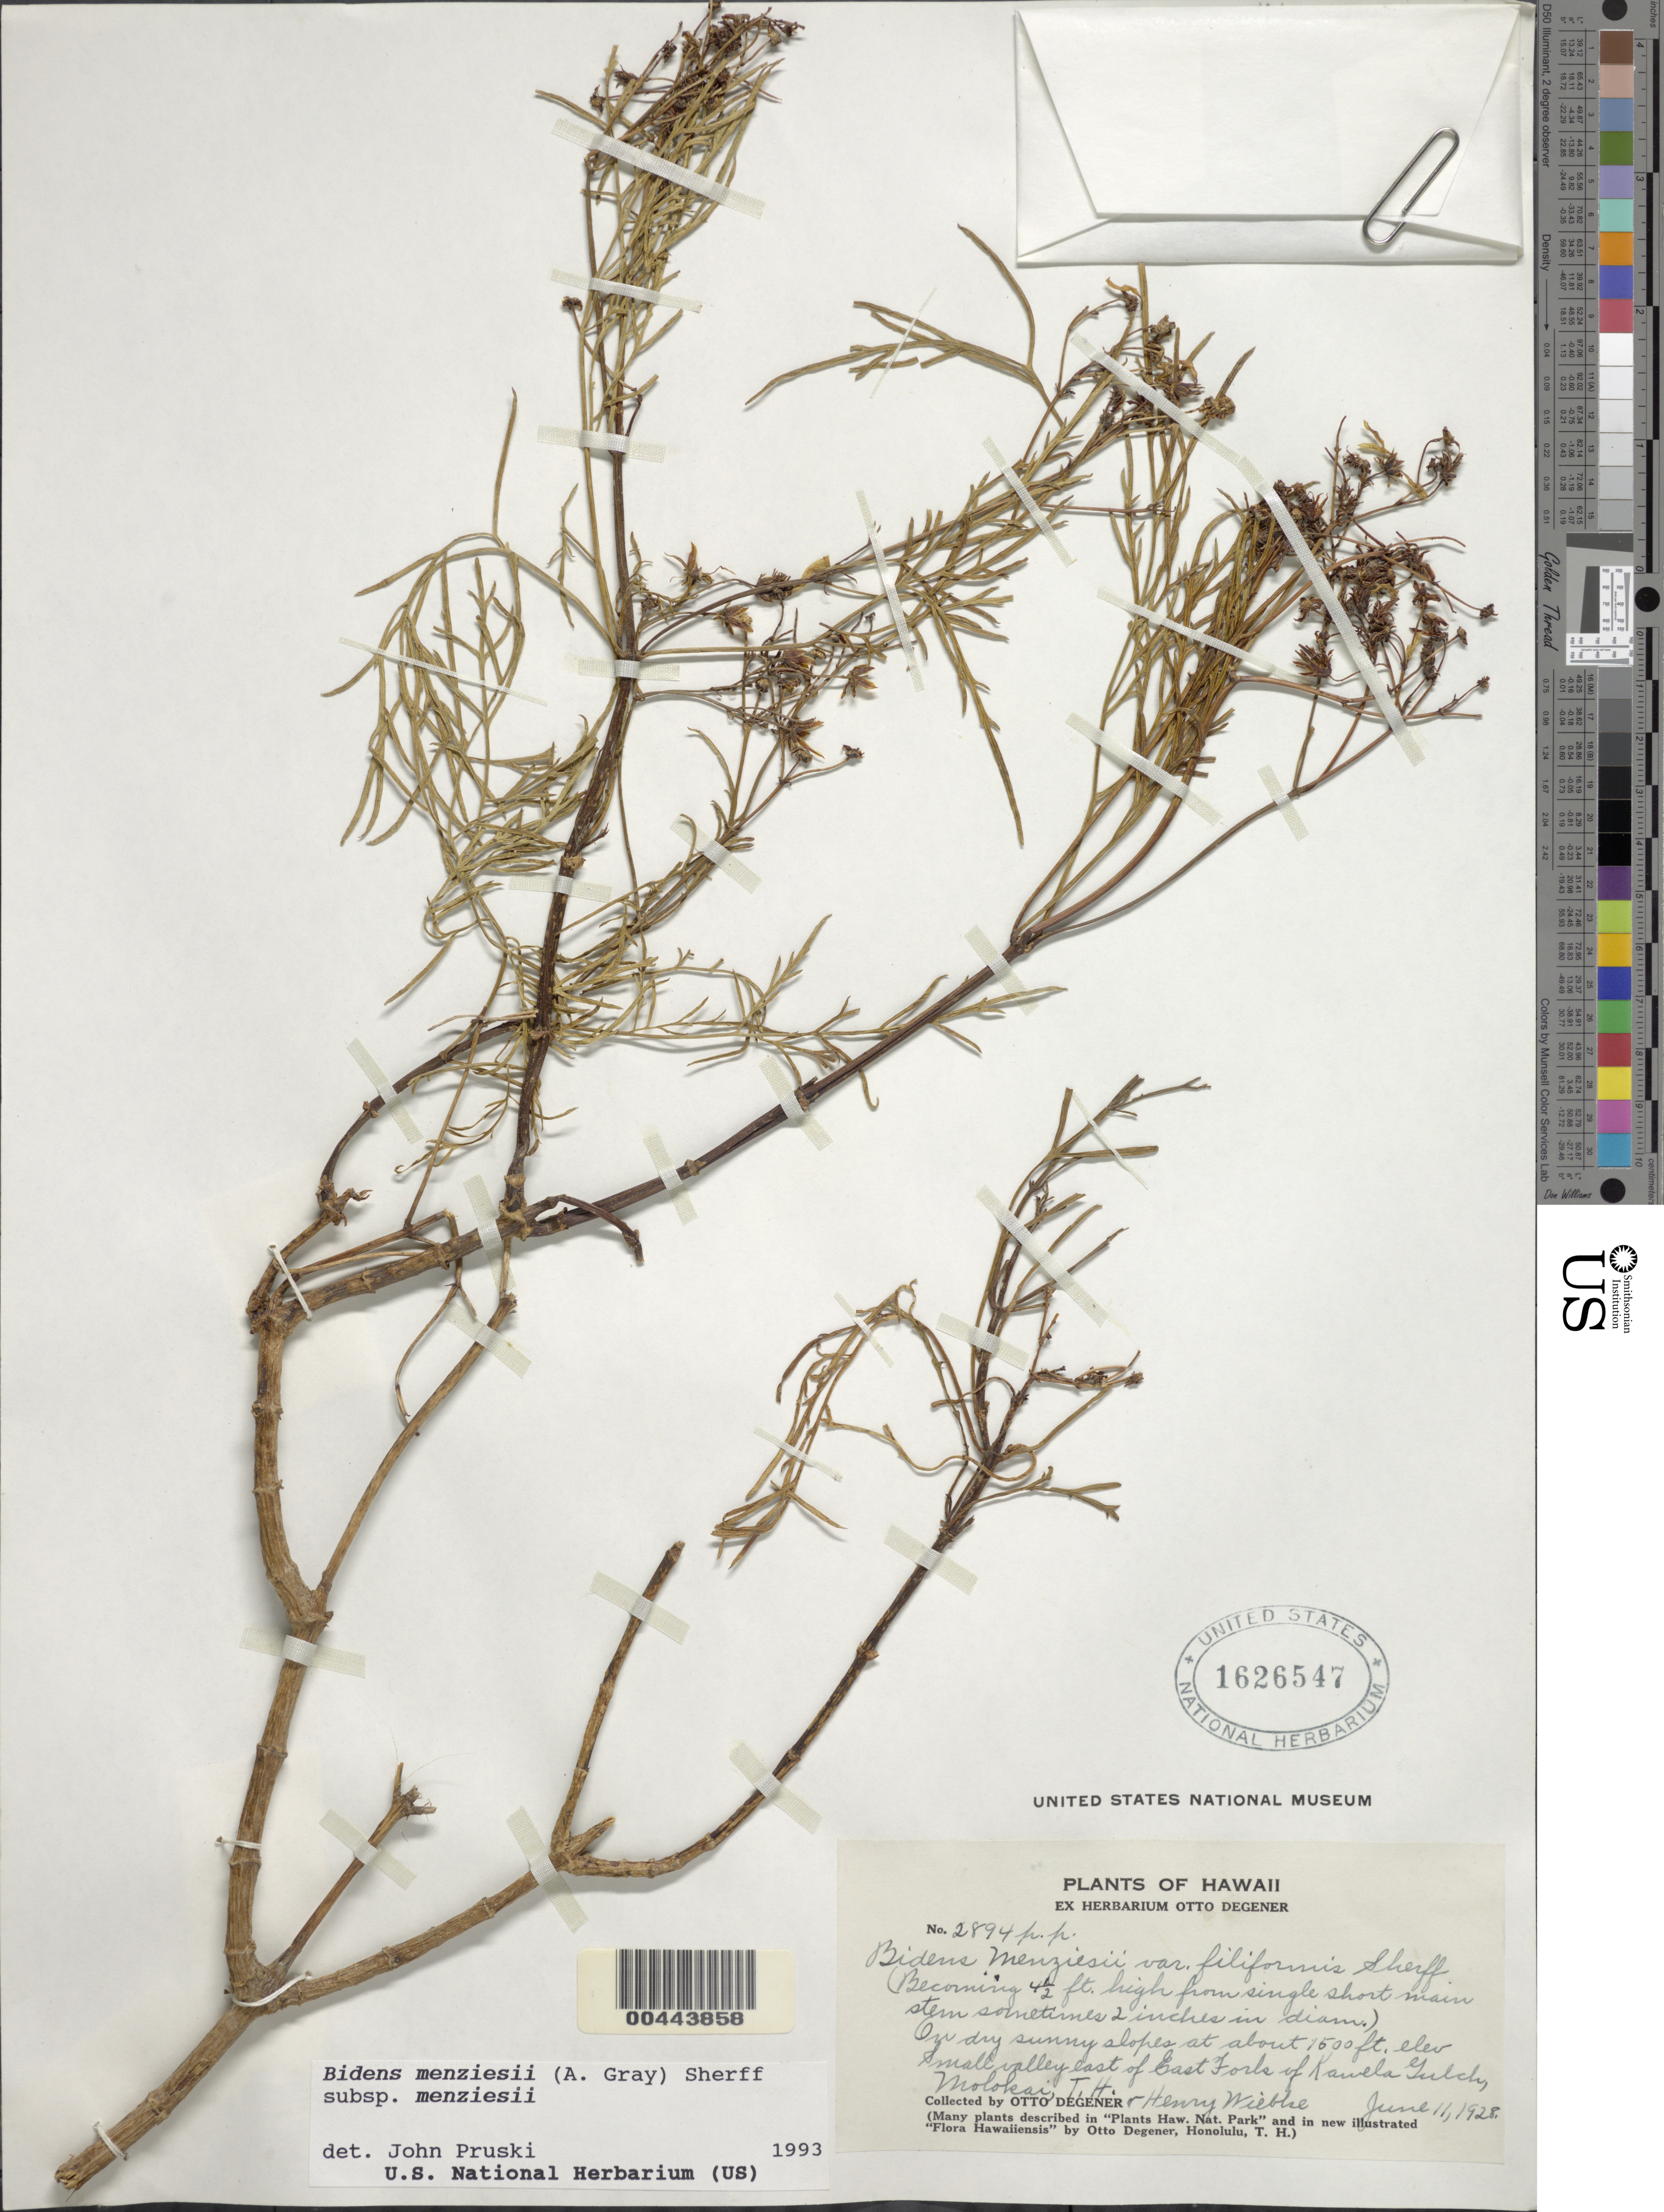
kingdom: Plantae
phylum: Tracheophyta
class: Magnoliopsida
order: Asterales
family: Asteraceae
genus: Bidens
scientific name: Bidens menziesii subsp. menziesii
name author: (A. Gray) Sherff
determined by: Pruski, J. F.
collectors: O. Degener & H. Wiebke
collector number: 2894p.p.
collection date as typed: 11 Jun 1928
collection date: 1928-06-11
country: United States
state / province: Hawaii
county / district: Maui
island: Moloka'i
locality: Small valley E of East Fork of Kawela Gulch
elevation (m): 457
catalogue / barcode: US 1626547